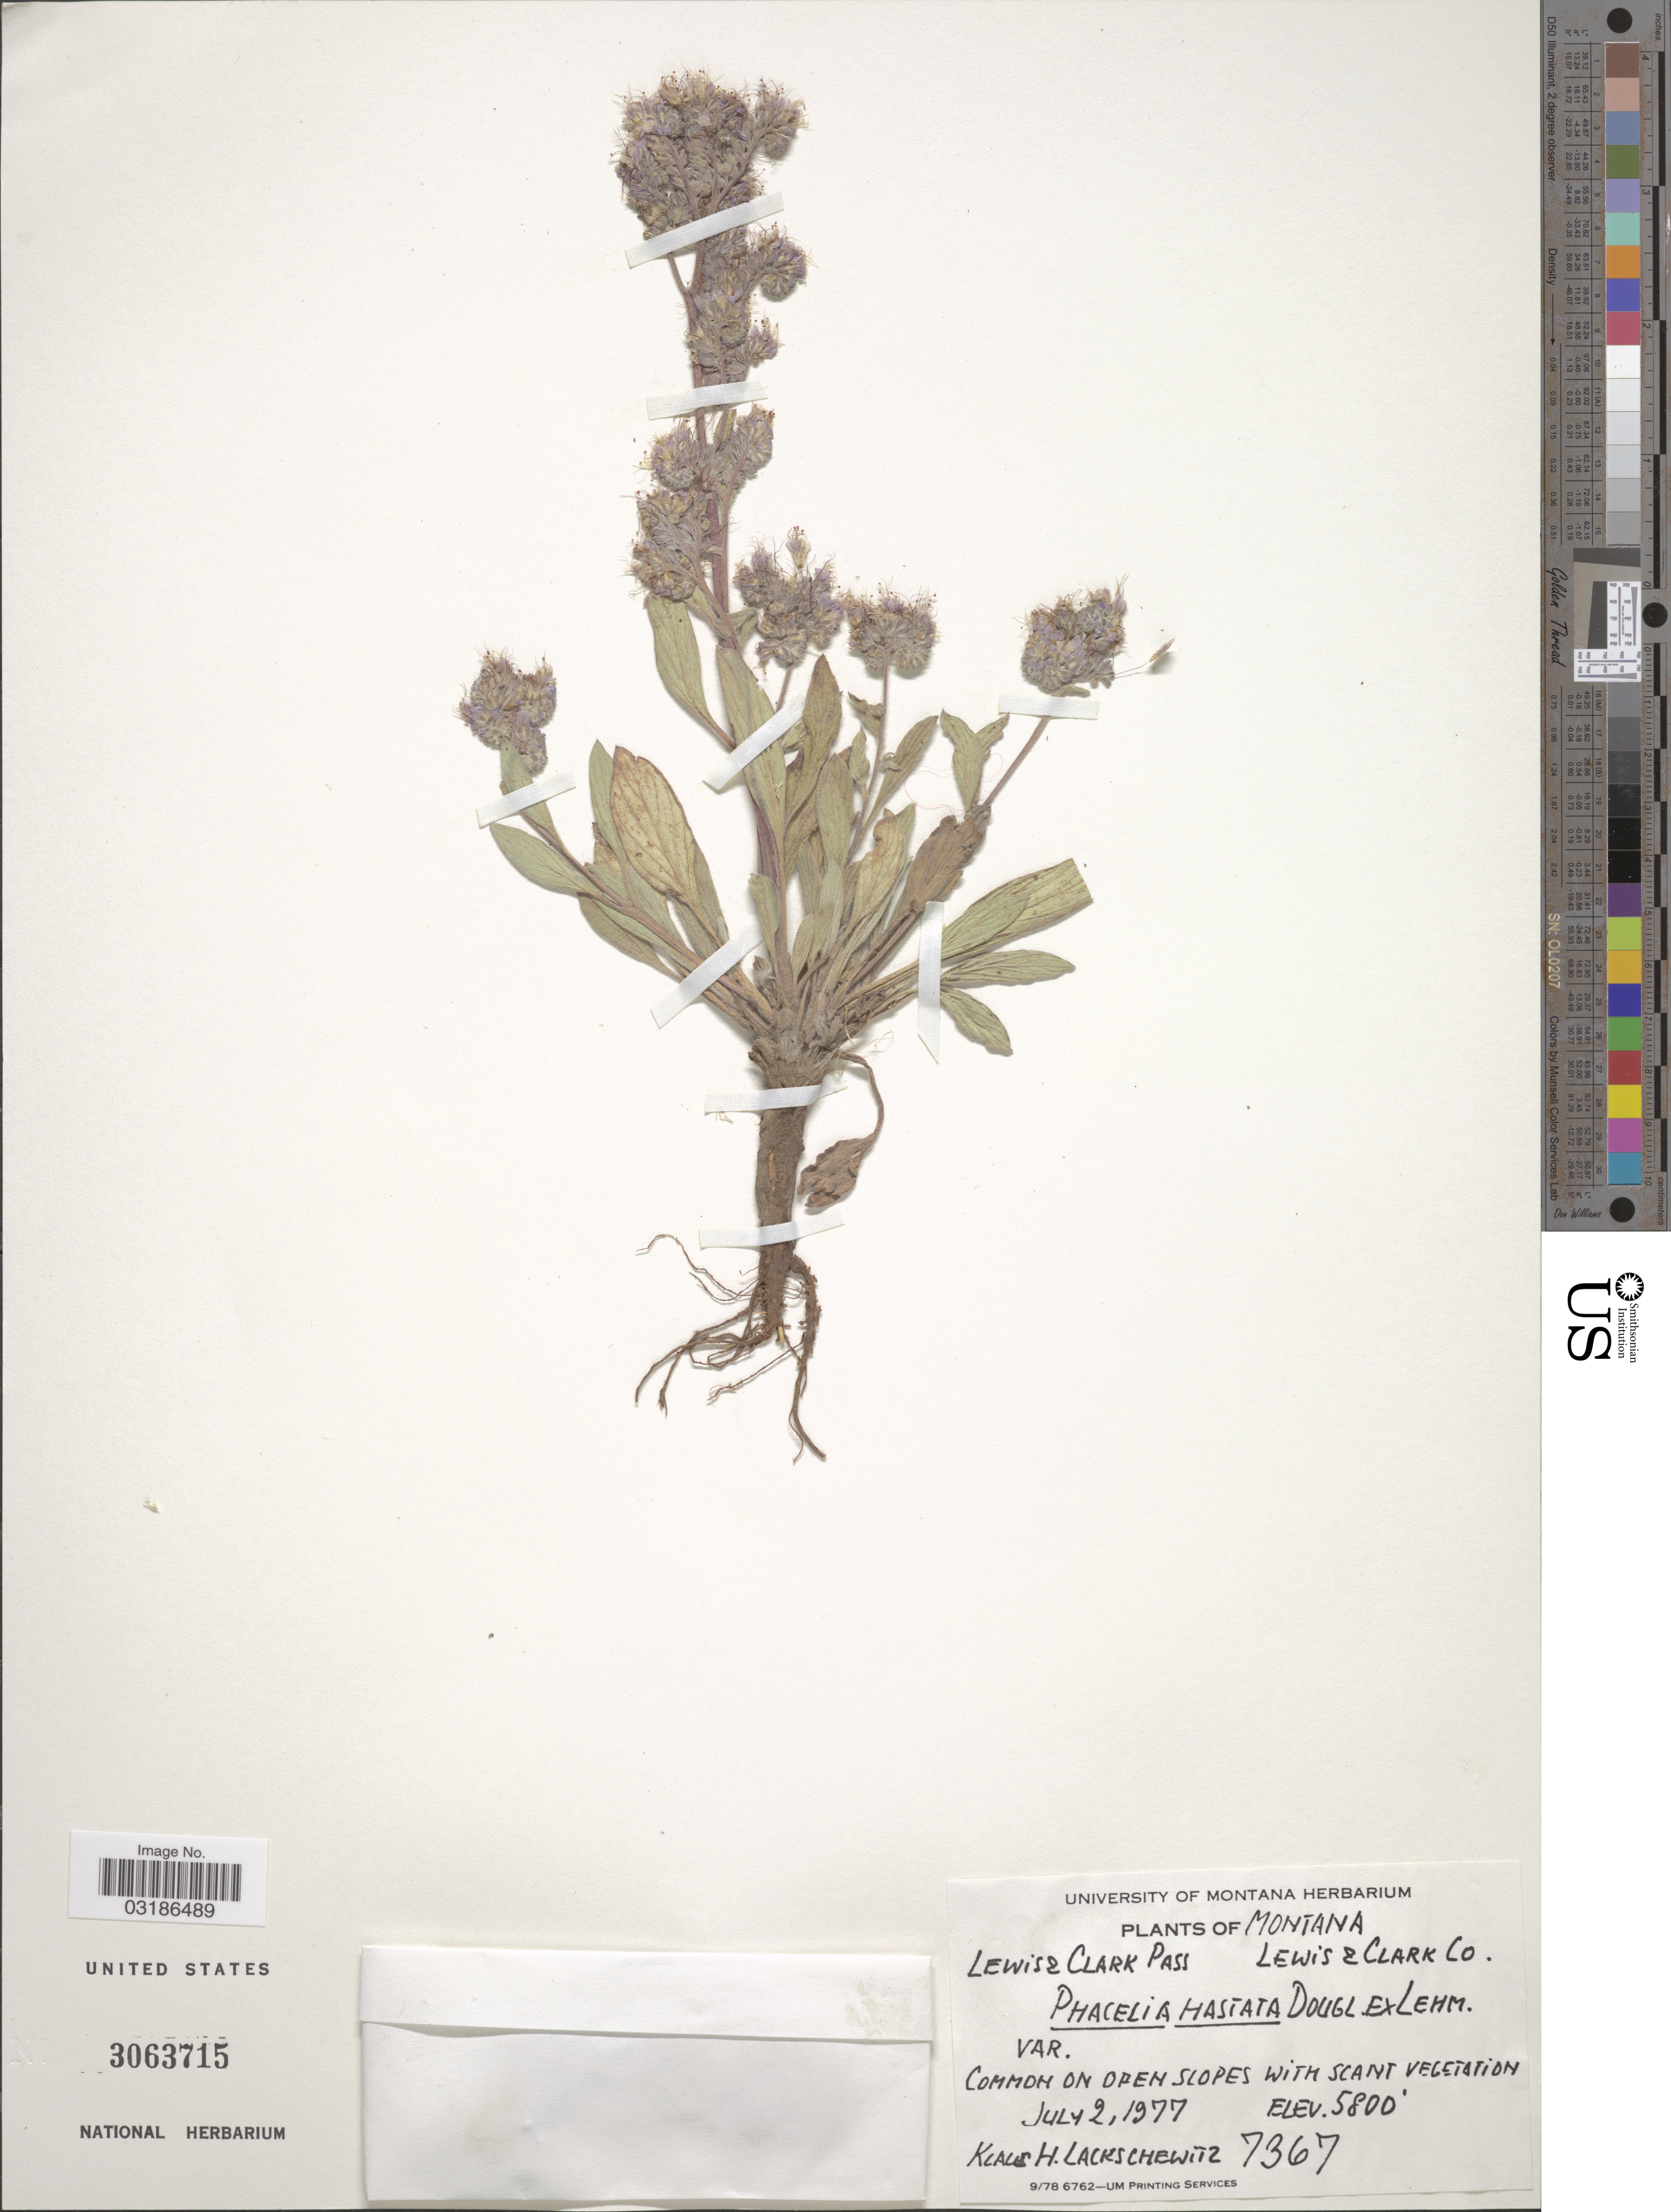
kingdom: Plantae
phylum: Tracheophyta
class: Magnoliopsida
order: Boraginales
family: Hydrophyllaceae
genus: Phacelia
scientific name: Phacelia hastata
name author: Douglas ex Lehm.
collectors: K. Lackschewitz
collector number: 7367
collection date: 1977-07-02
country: United States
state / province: Montana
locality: Lewis & Clark Pass, Lewis & Clark Co.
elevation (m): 1768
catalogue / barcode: US 3063715